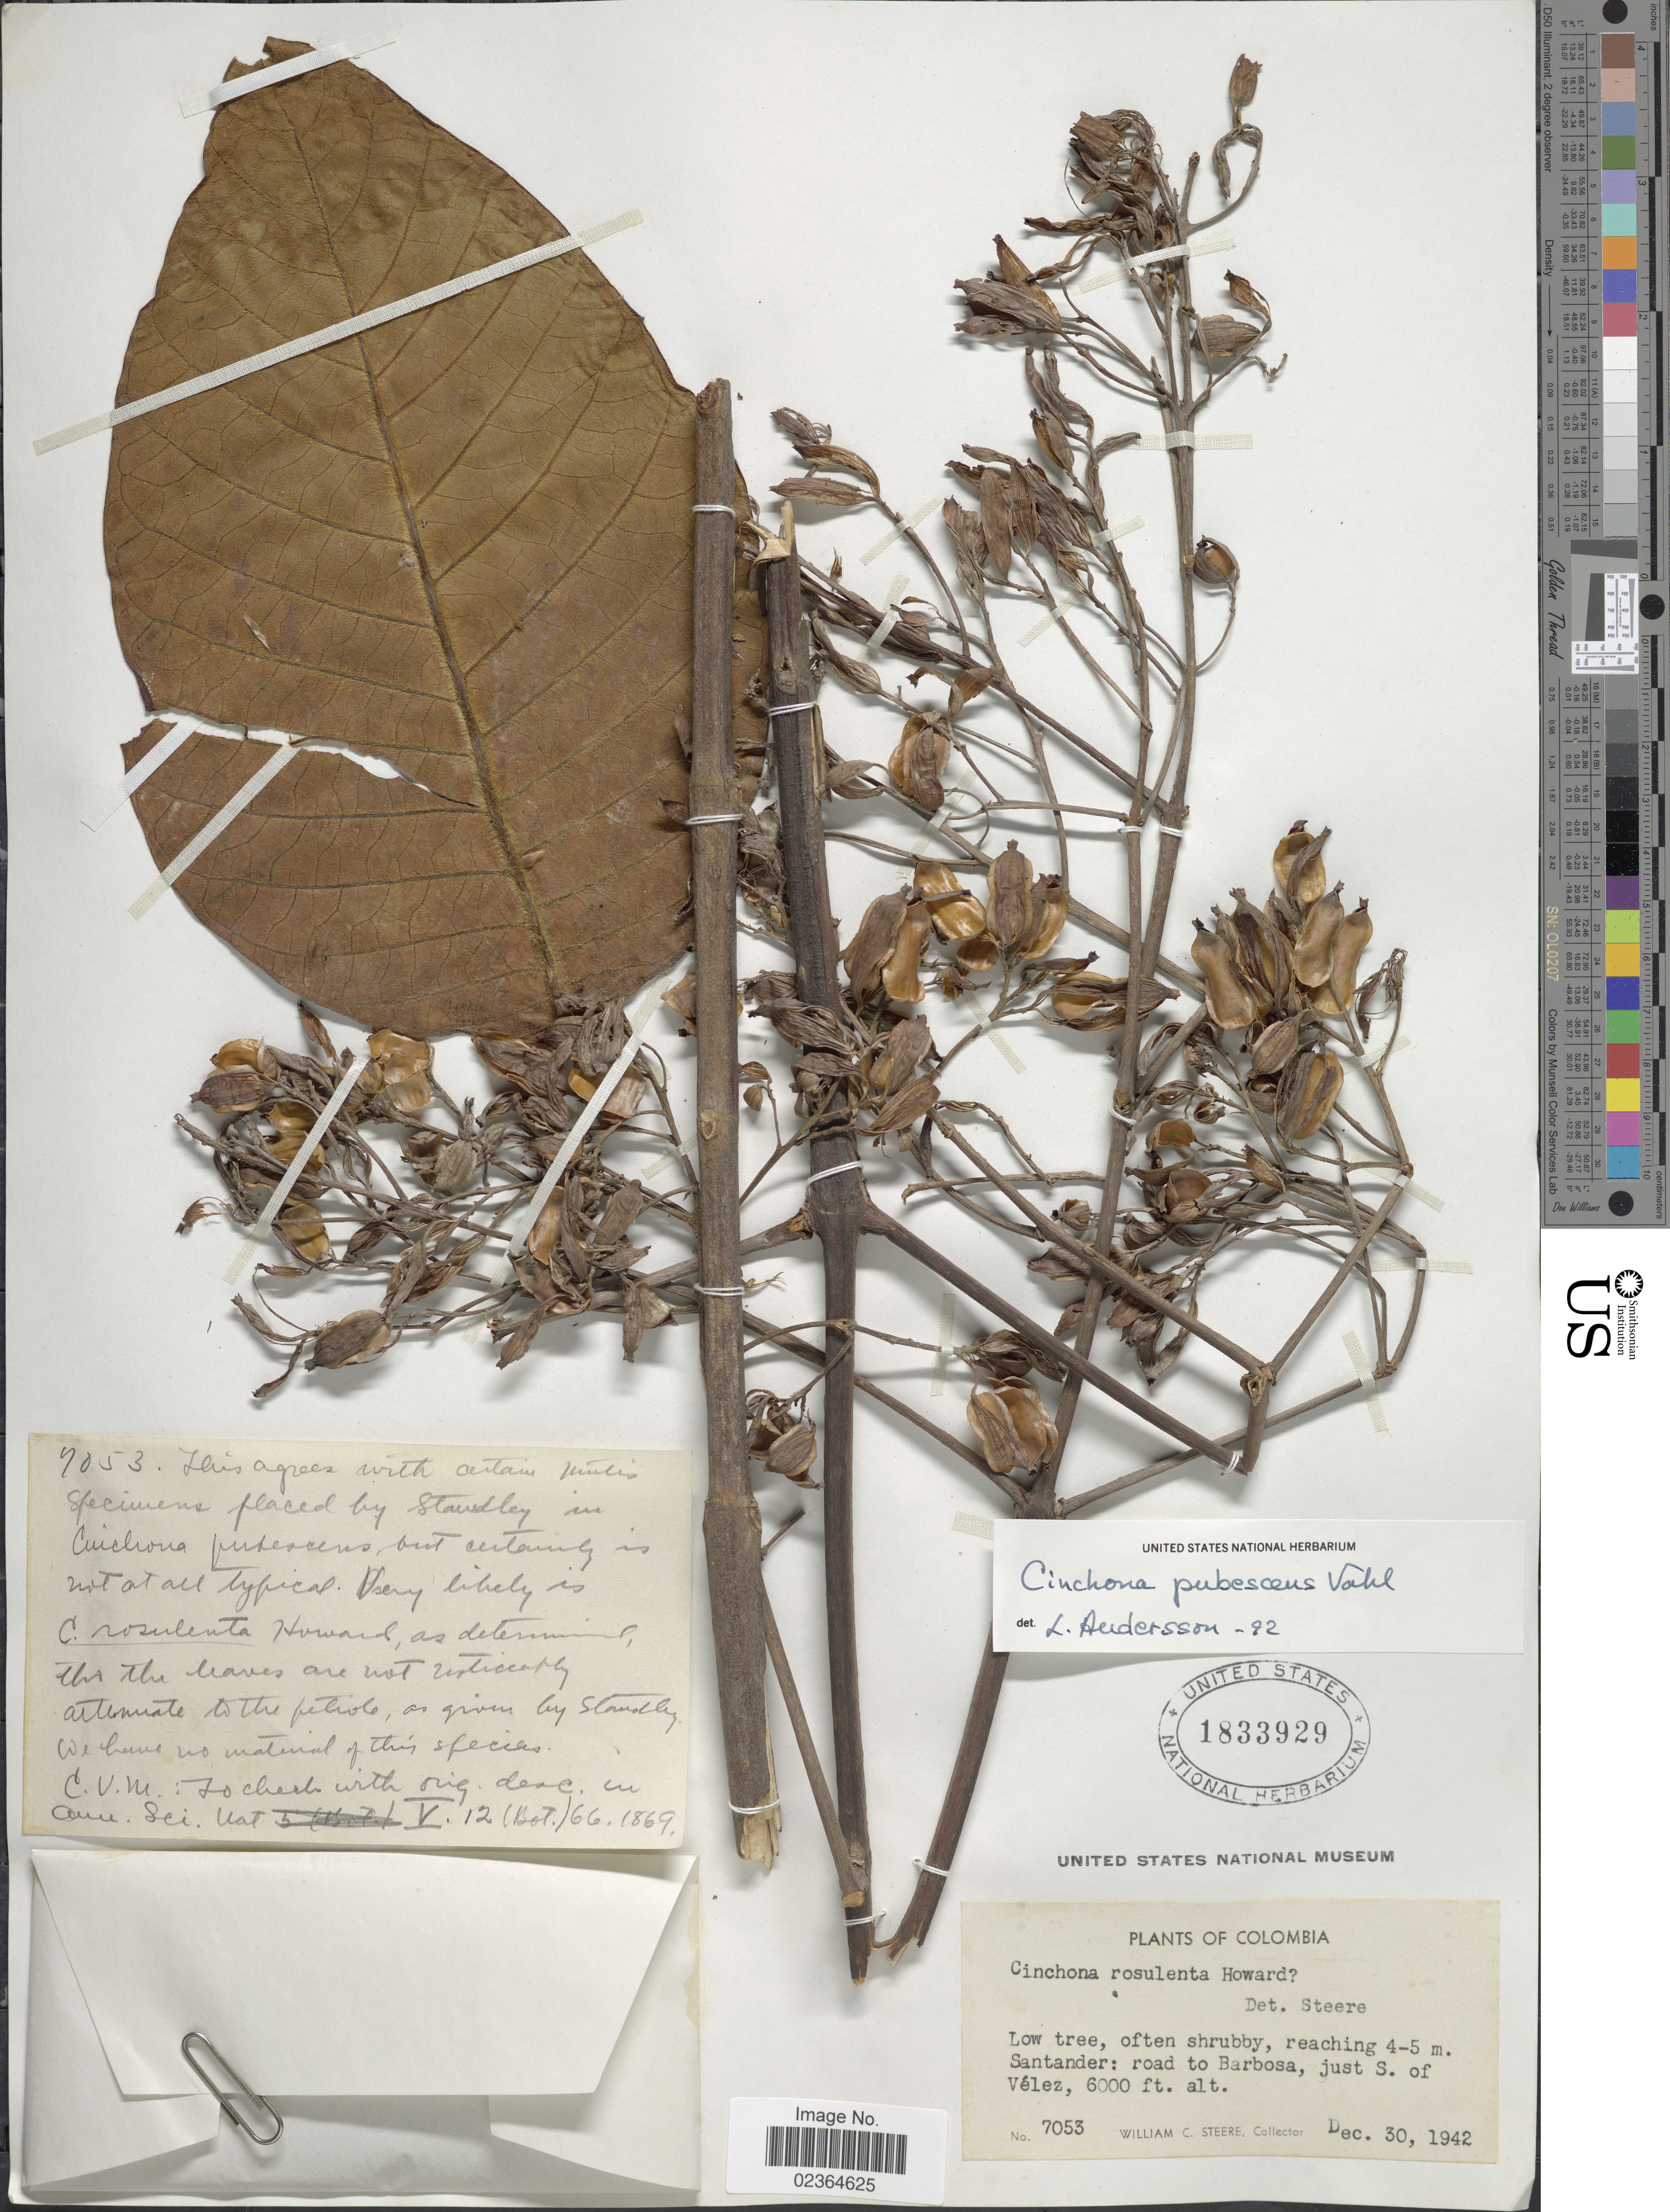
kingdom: Plantae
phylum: Tracheophyta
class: Magnoliopsida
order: Gentianales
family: Rubiaceae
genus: Cinchona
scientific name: Cinchona pubescens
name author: Vahl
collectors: W. C. Steere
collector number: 7053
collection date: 1942-12-30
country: Colombia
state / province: Santander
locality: Road to Barbosa, just S. of Vélez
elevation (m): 1829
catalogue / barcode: US 1833929